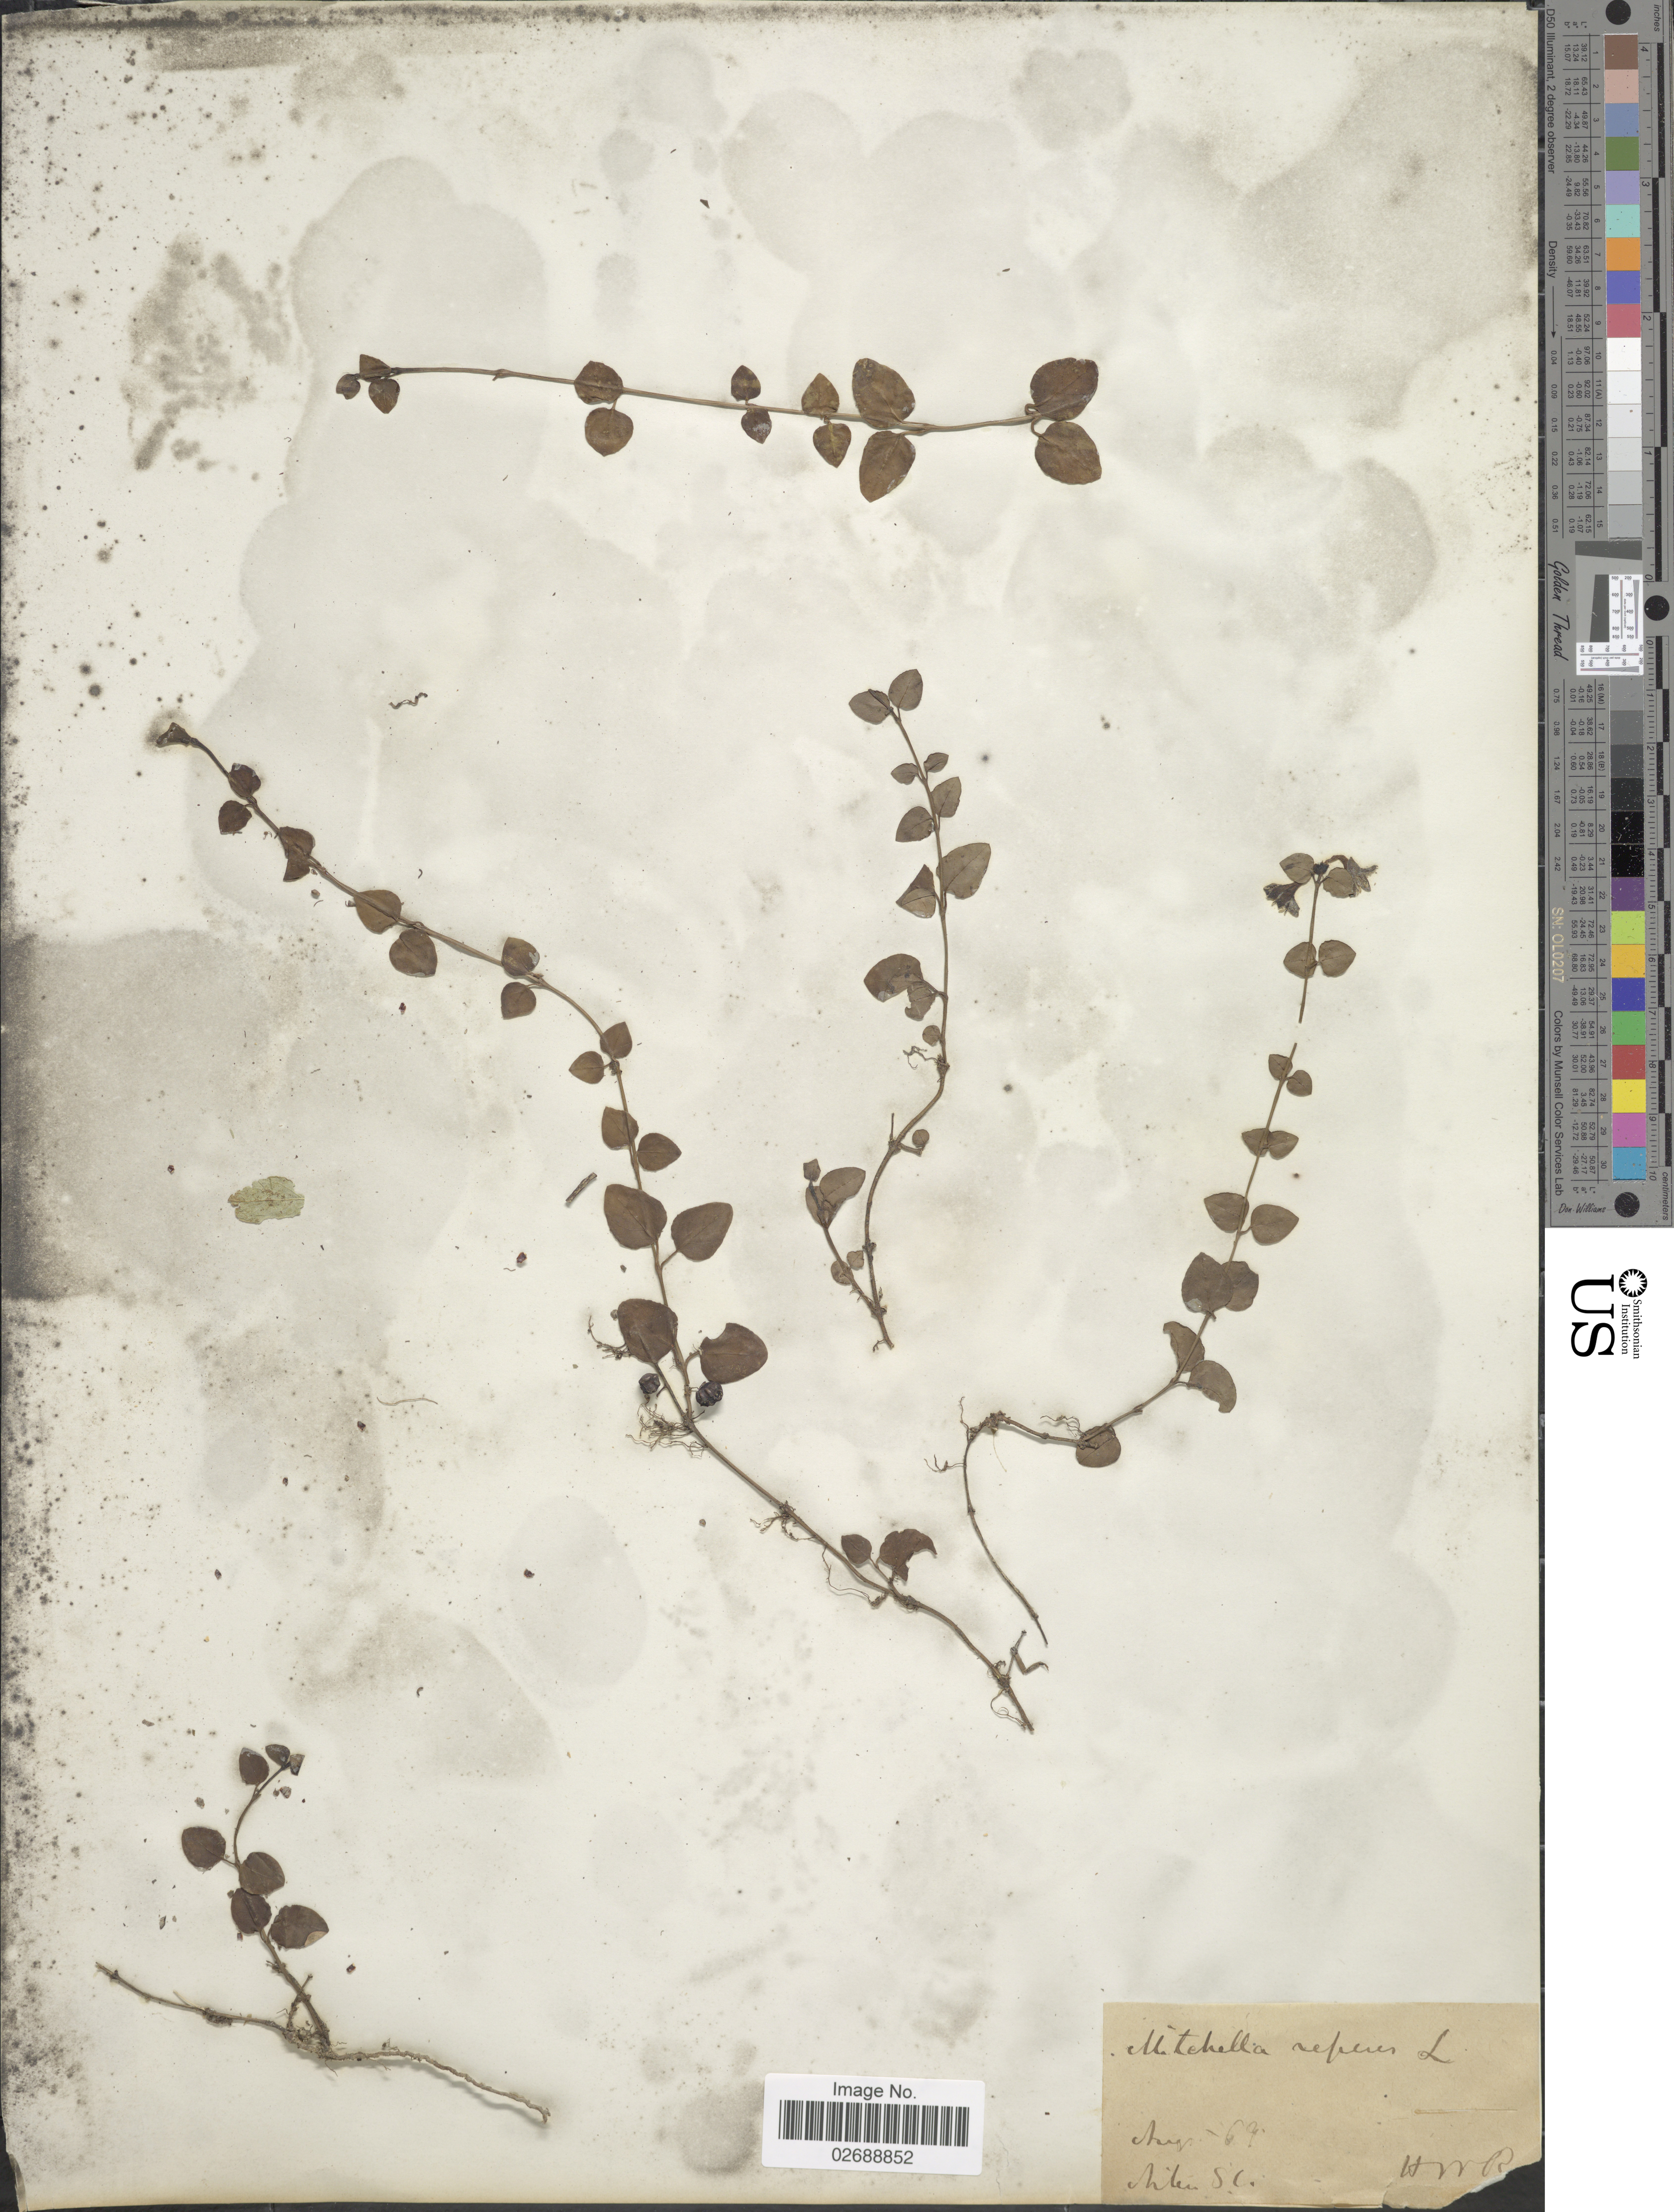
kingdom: Plantae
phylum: Tracheophyta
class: Magnoliopsida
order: Gentianales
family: Rubiaceae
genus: Mitchella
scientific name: Mitchella repens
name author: L.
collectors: HWR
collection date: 1869-08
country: United States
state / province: South Carolina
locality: Aiken